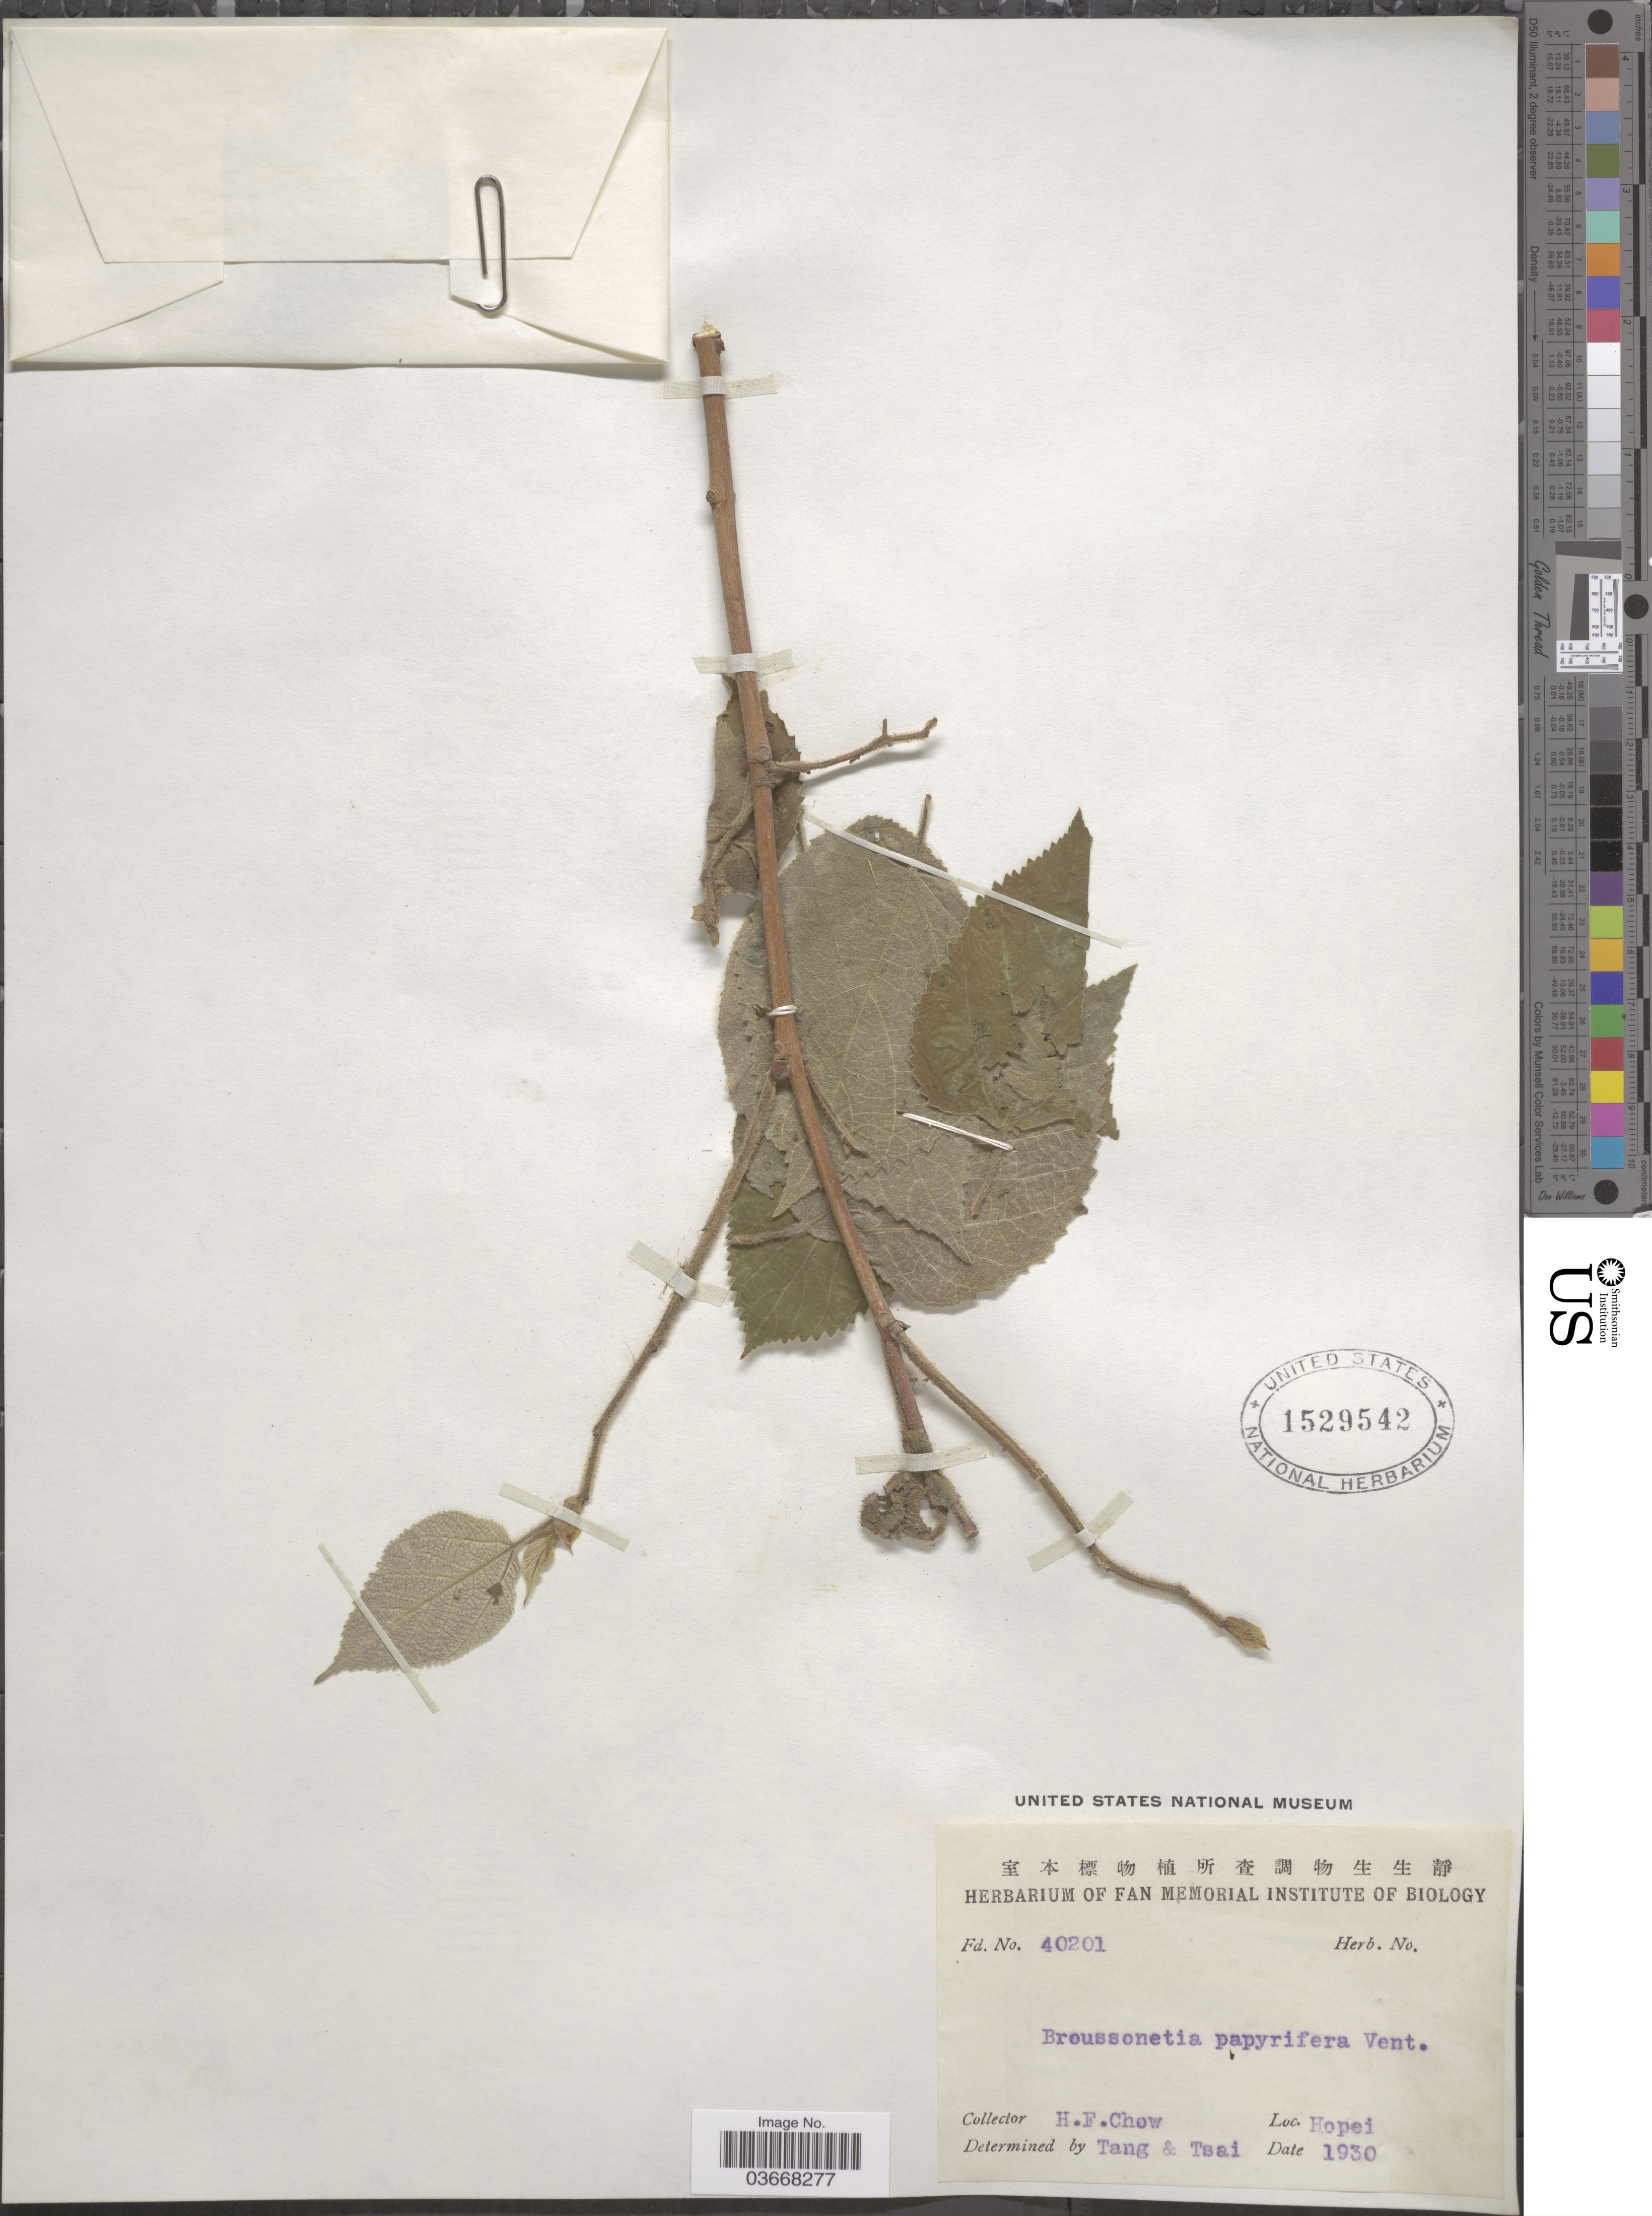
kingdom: Plantae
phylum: Tracheophyta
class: Magnoliopsida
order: Rosales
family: Moraceae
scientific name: Broussoneta papyrifera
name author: (L.) L'Hér. ex Vent.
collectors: H. Chow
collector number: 40201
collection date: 1930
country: China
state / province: Hebei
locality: Hopei.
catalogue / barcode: US 1529542